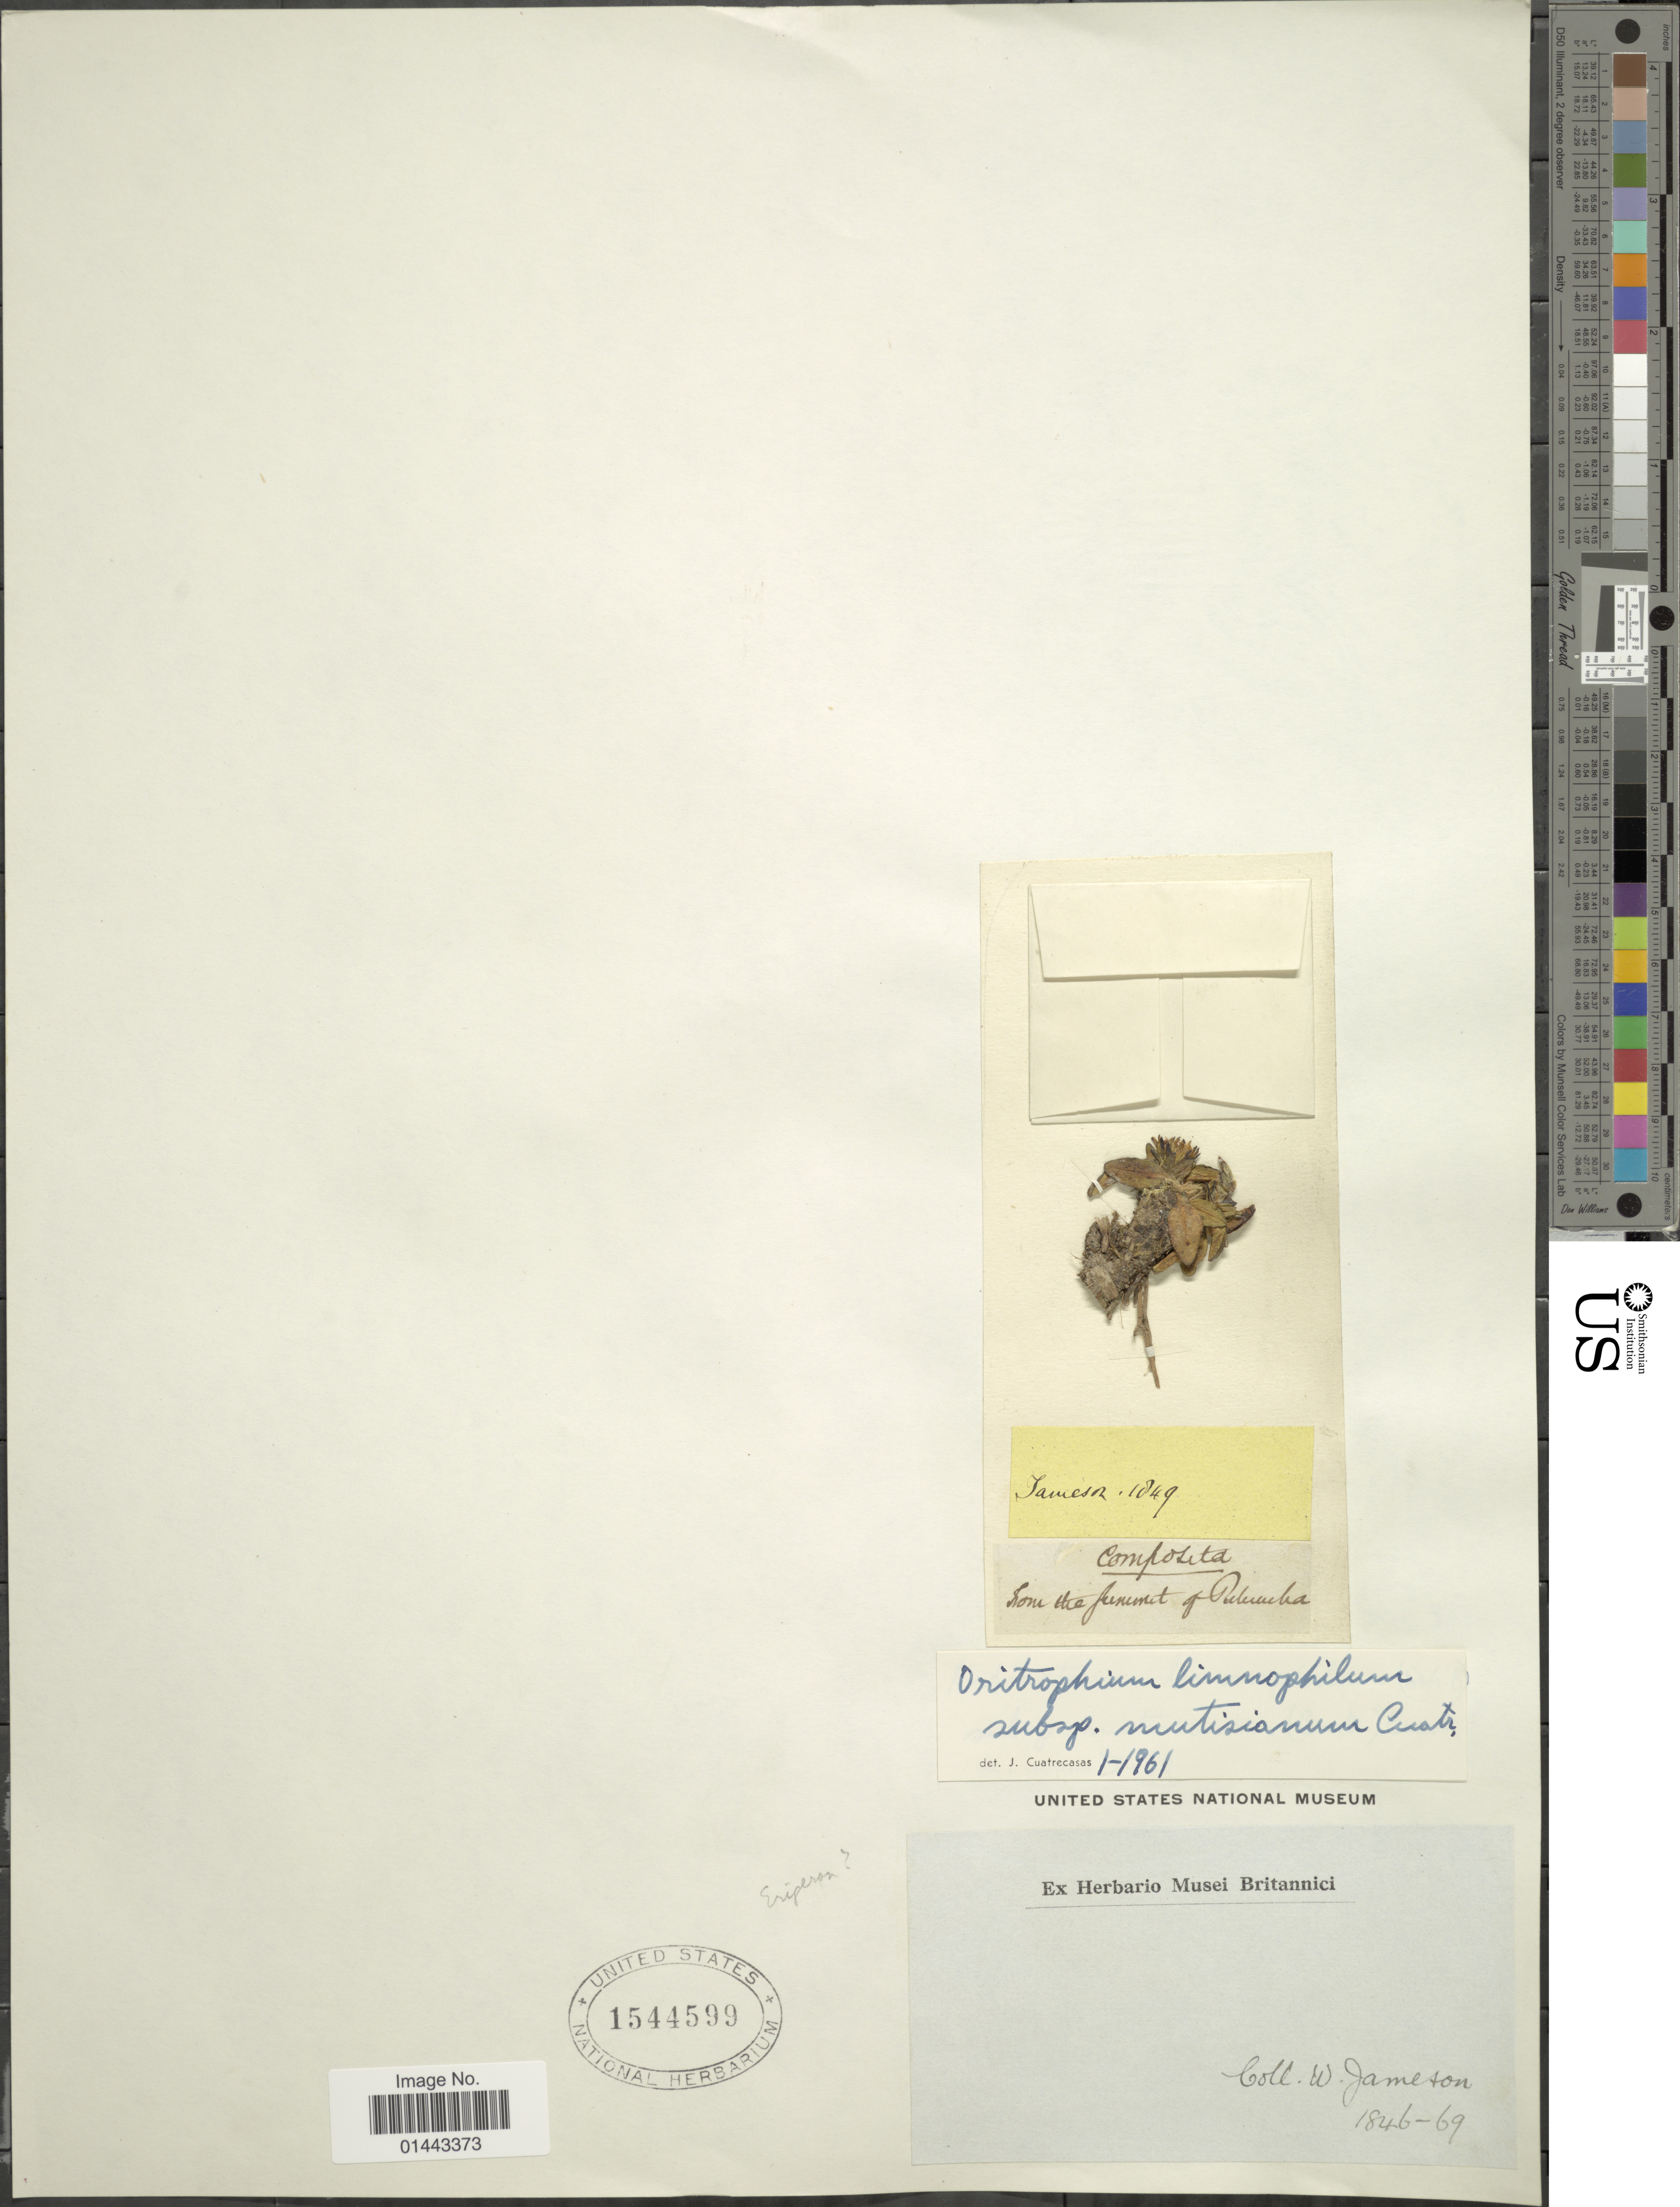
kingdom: Plantae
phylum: Tracheophyta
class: Magnoliopsida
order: Asterales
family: Asteraceae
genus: Oritrophium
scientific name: Oritrophium limnophilum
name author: (Sch. Bip.) Cuatrec.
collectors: W. Jameson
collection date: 1849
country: Ecuador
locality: From the summit of Pichincha.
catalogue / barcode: US 1544599